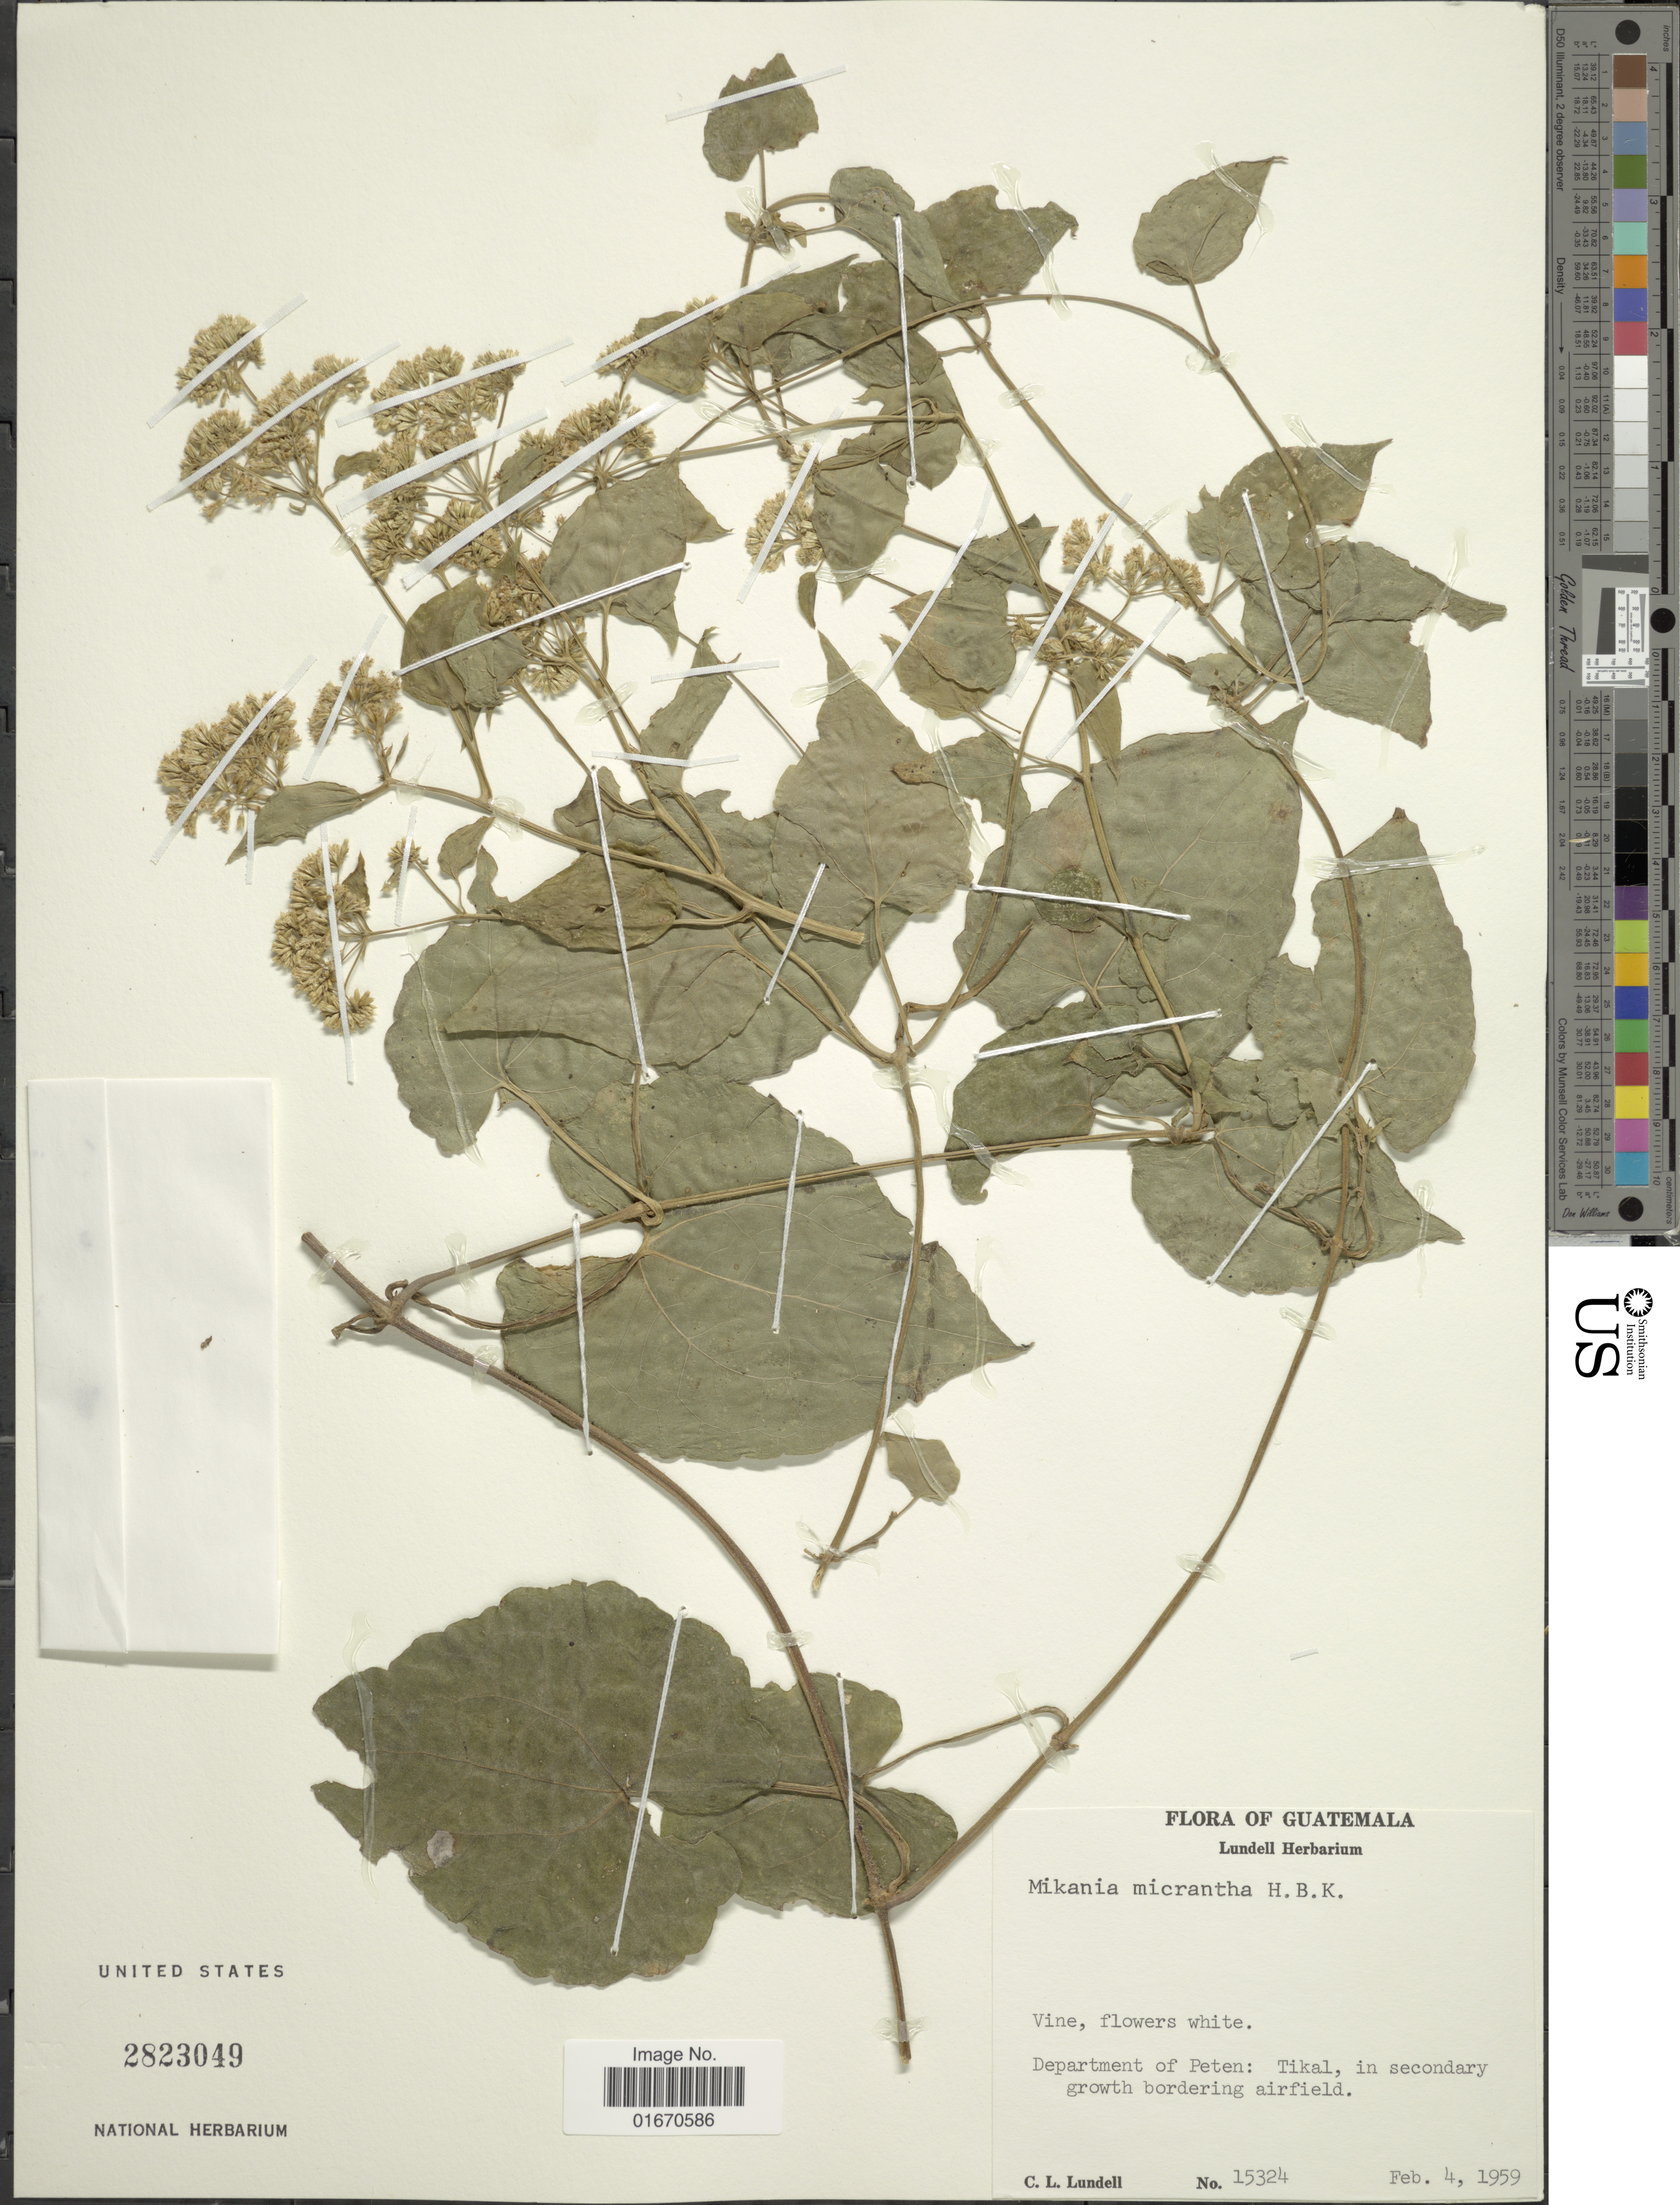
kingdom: Plantae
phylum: Tracheophyta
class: Magnoliopsida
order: Asterales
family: Asteraceae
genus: Mikania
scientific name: Mikania micrantha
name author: Kunth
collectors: C. L. Lundell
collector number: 15324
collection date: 1959-02-04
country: Guatemala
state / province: El Petén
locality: Department of Peten, Tikal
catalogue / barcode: US 2823049